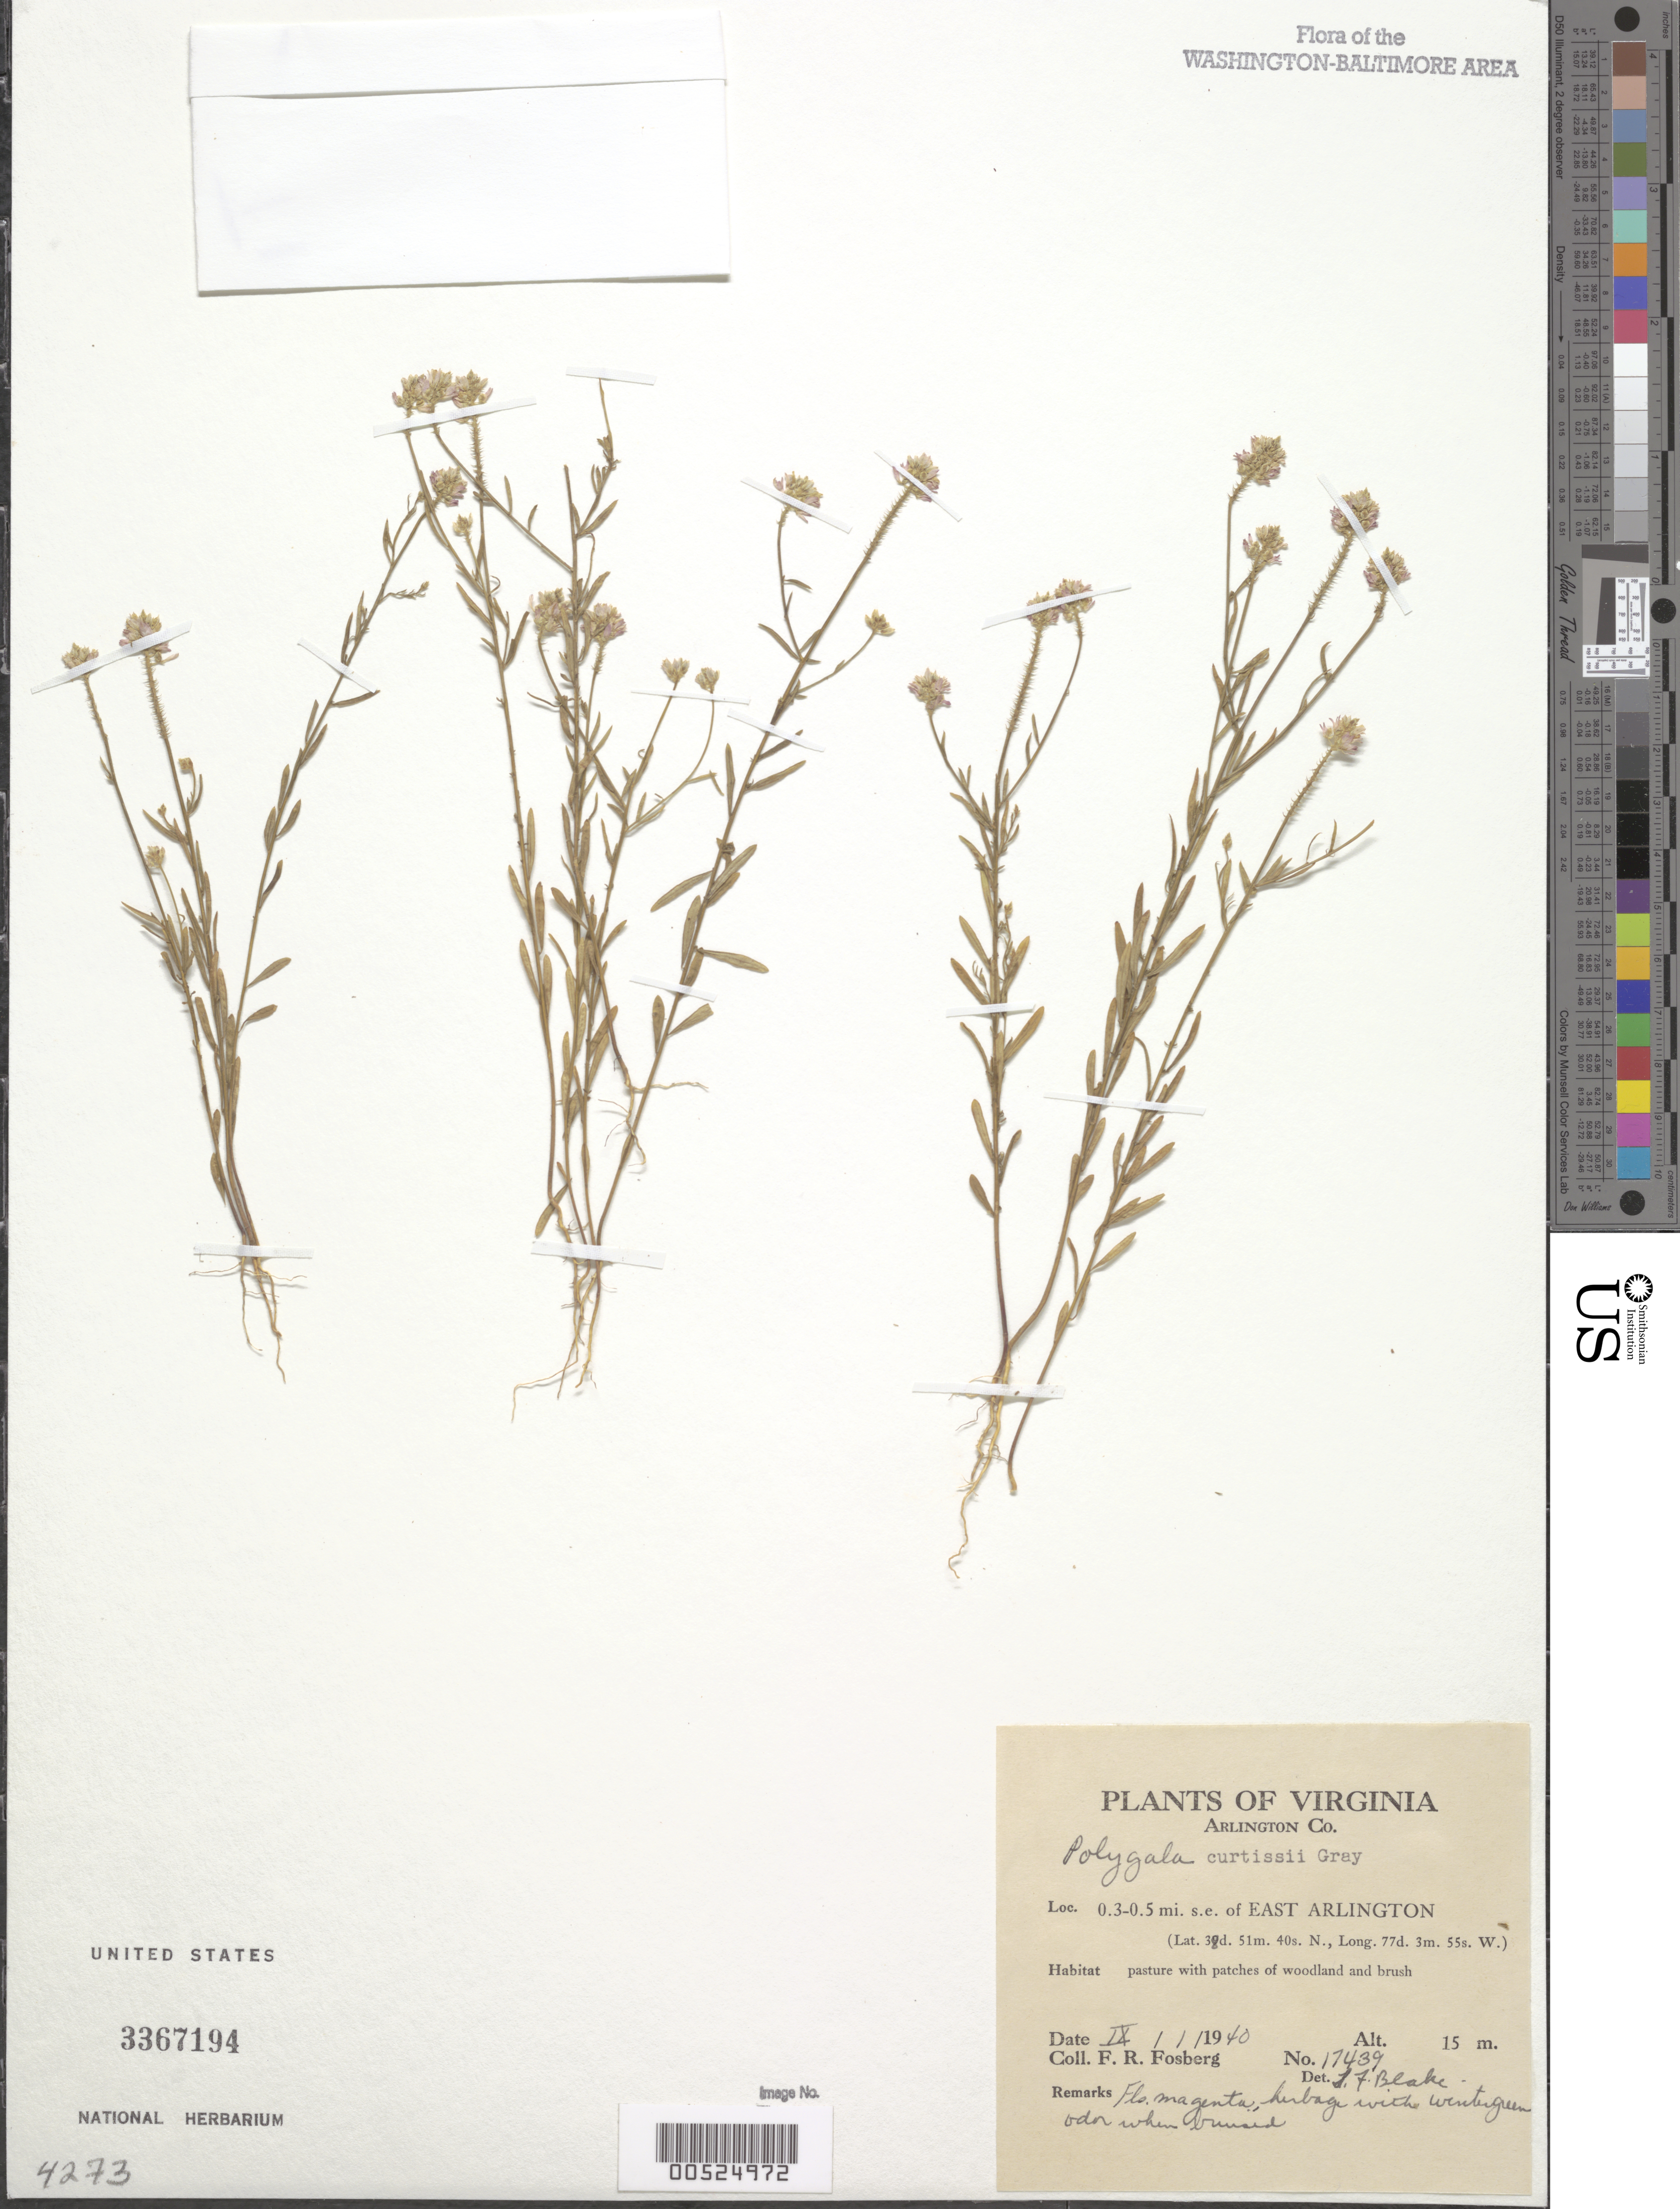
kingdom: Plantae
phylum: Tracheophyta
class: Magnoliopsida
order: Fabales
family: Polygalaceae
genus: Polygala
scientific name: Polygala curtissii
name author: A. Gray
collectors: F. R. Fosberg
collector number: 17439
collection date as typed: Sep 1940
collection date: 1940-09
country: United States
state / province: Virginia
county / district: Arlington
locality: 0.3-0.5 mi. S.E. of east Arlington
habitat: Pasture with patches of woodland and brush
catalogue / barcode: US 3367194